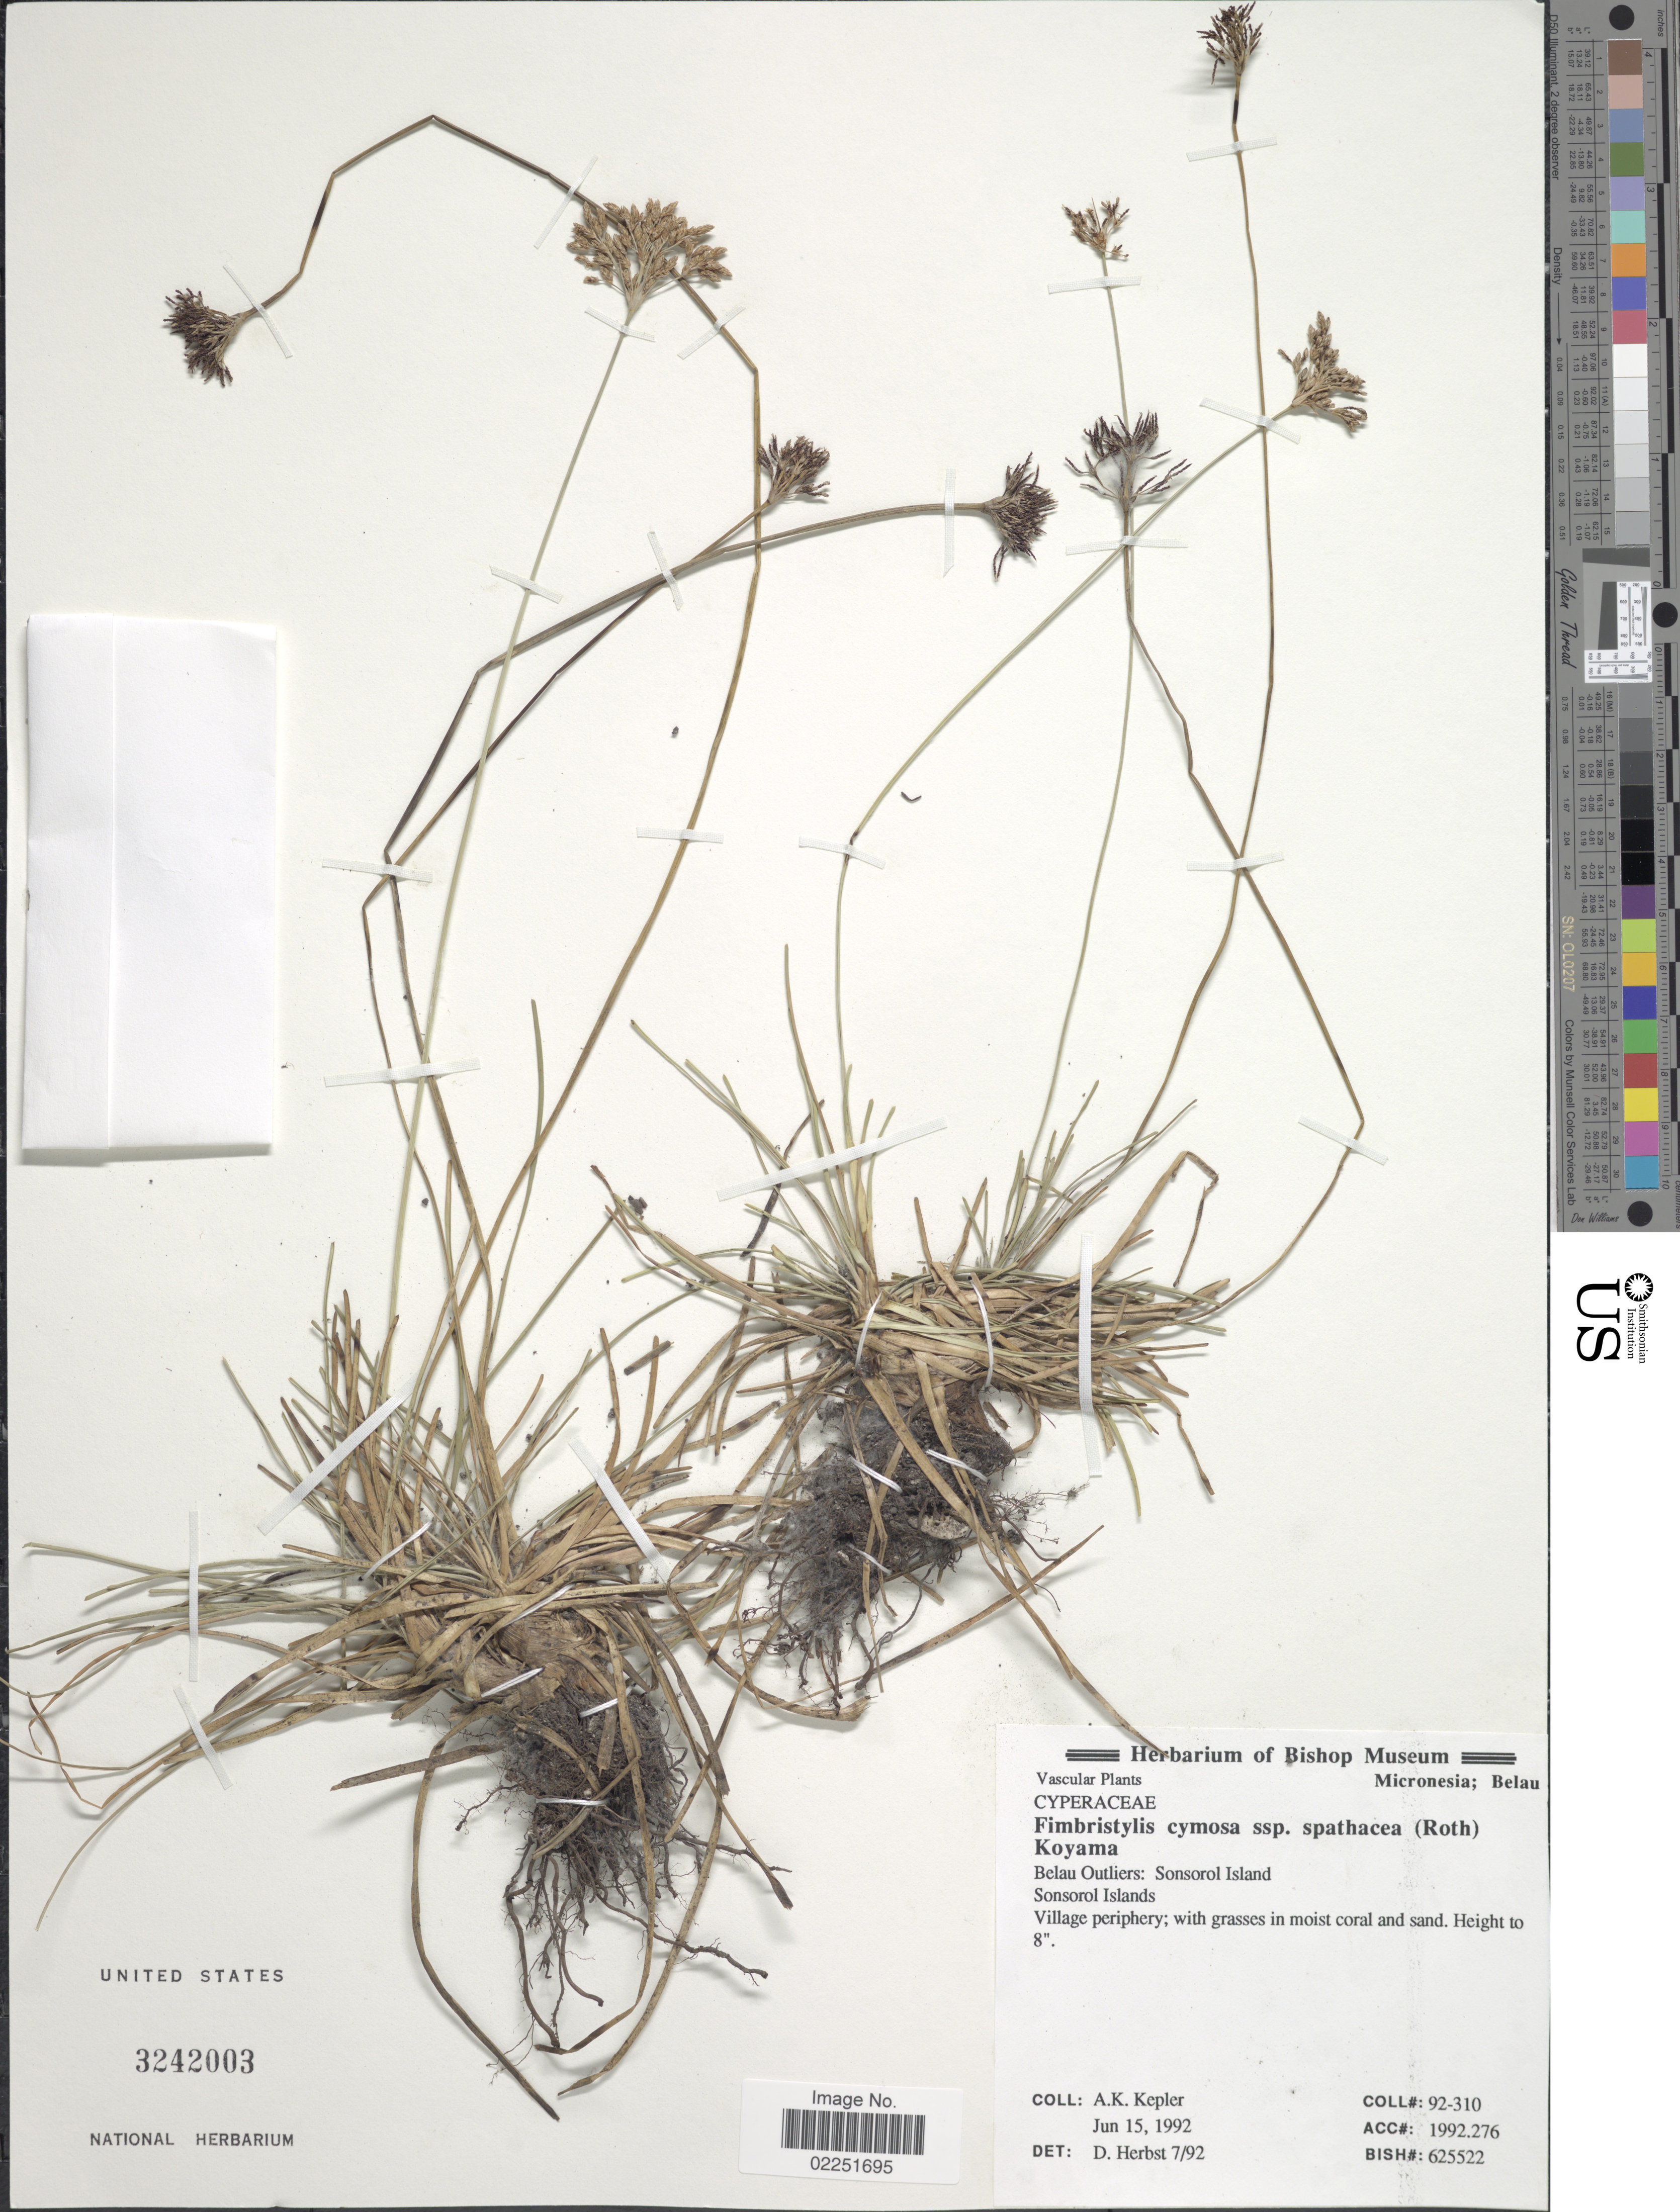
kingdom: Plantae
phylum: Tracheophyta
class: Liliopsida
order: Poales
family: Cyperaceae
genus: Fimbristylis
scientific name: Fimbristylis cymosa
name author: R. Br.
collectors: A. K. Kepler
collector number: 92-310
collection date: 1992-06-15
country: Palau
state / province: Belau Outliers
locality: Sonsorol Island. Sonsorol Islands. Village periphery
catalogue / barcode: US 3242003